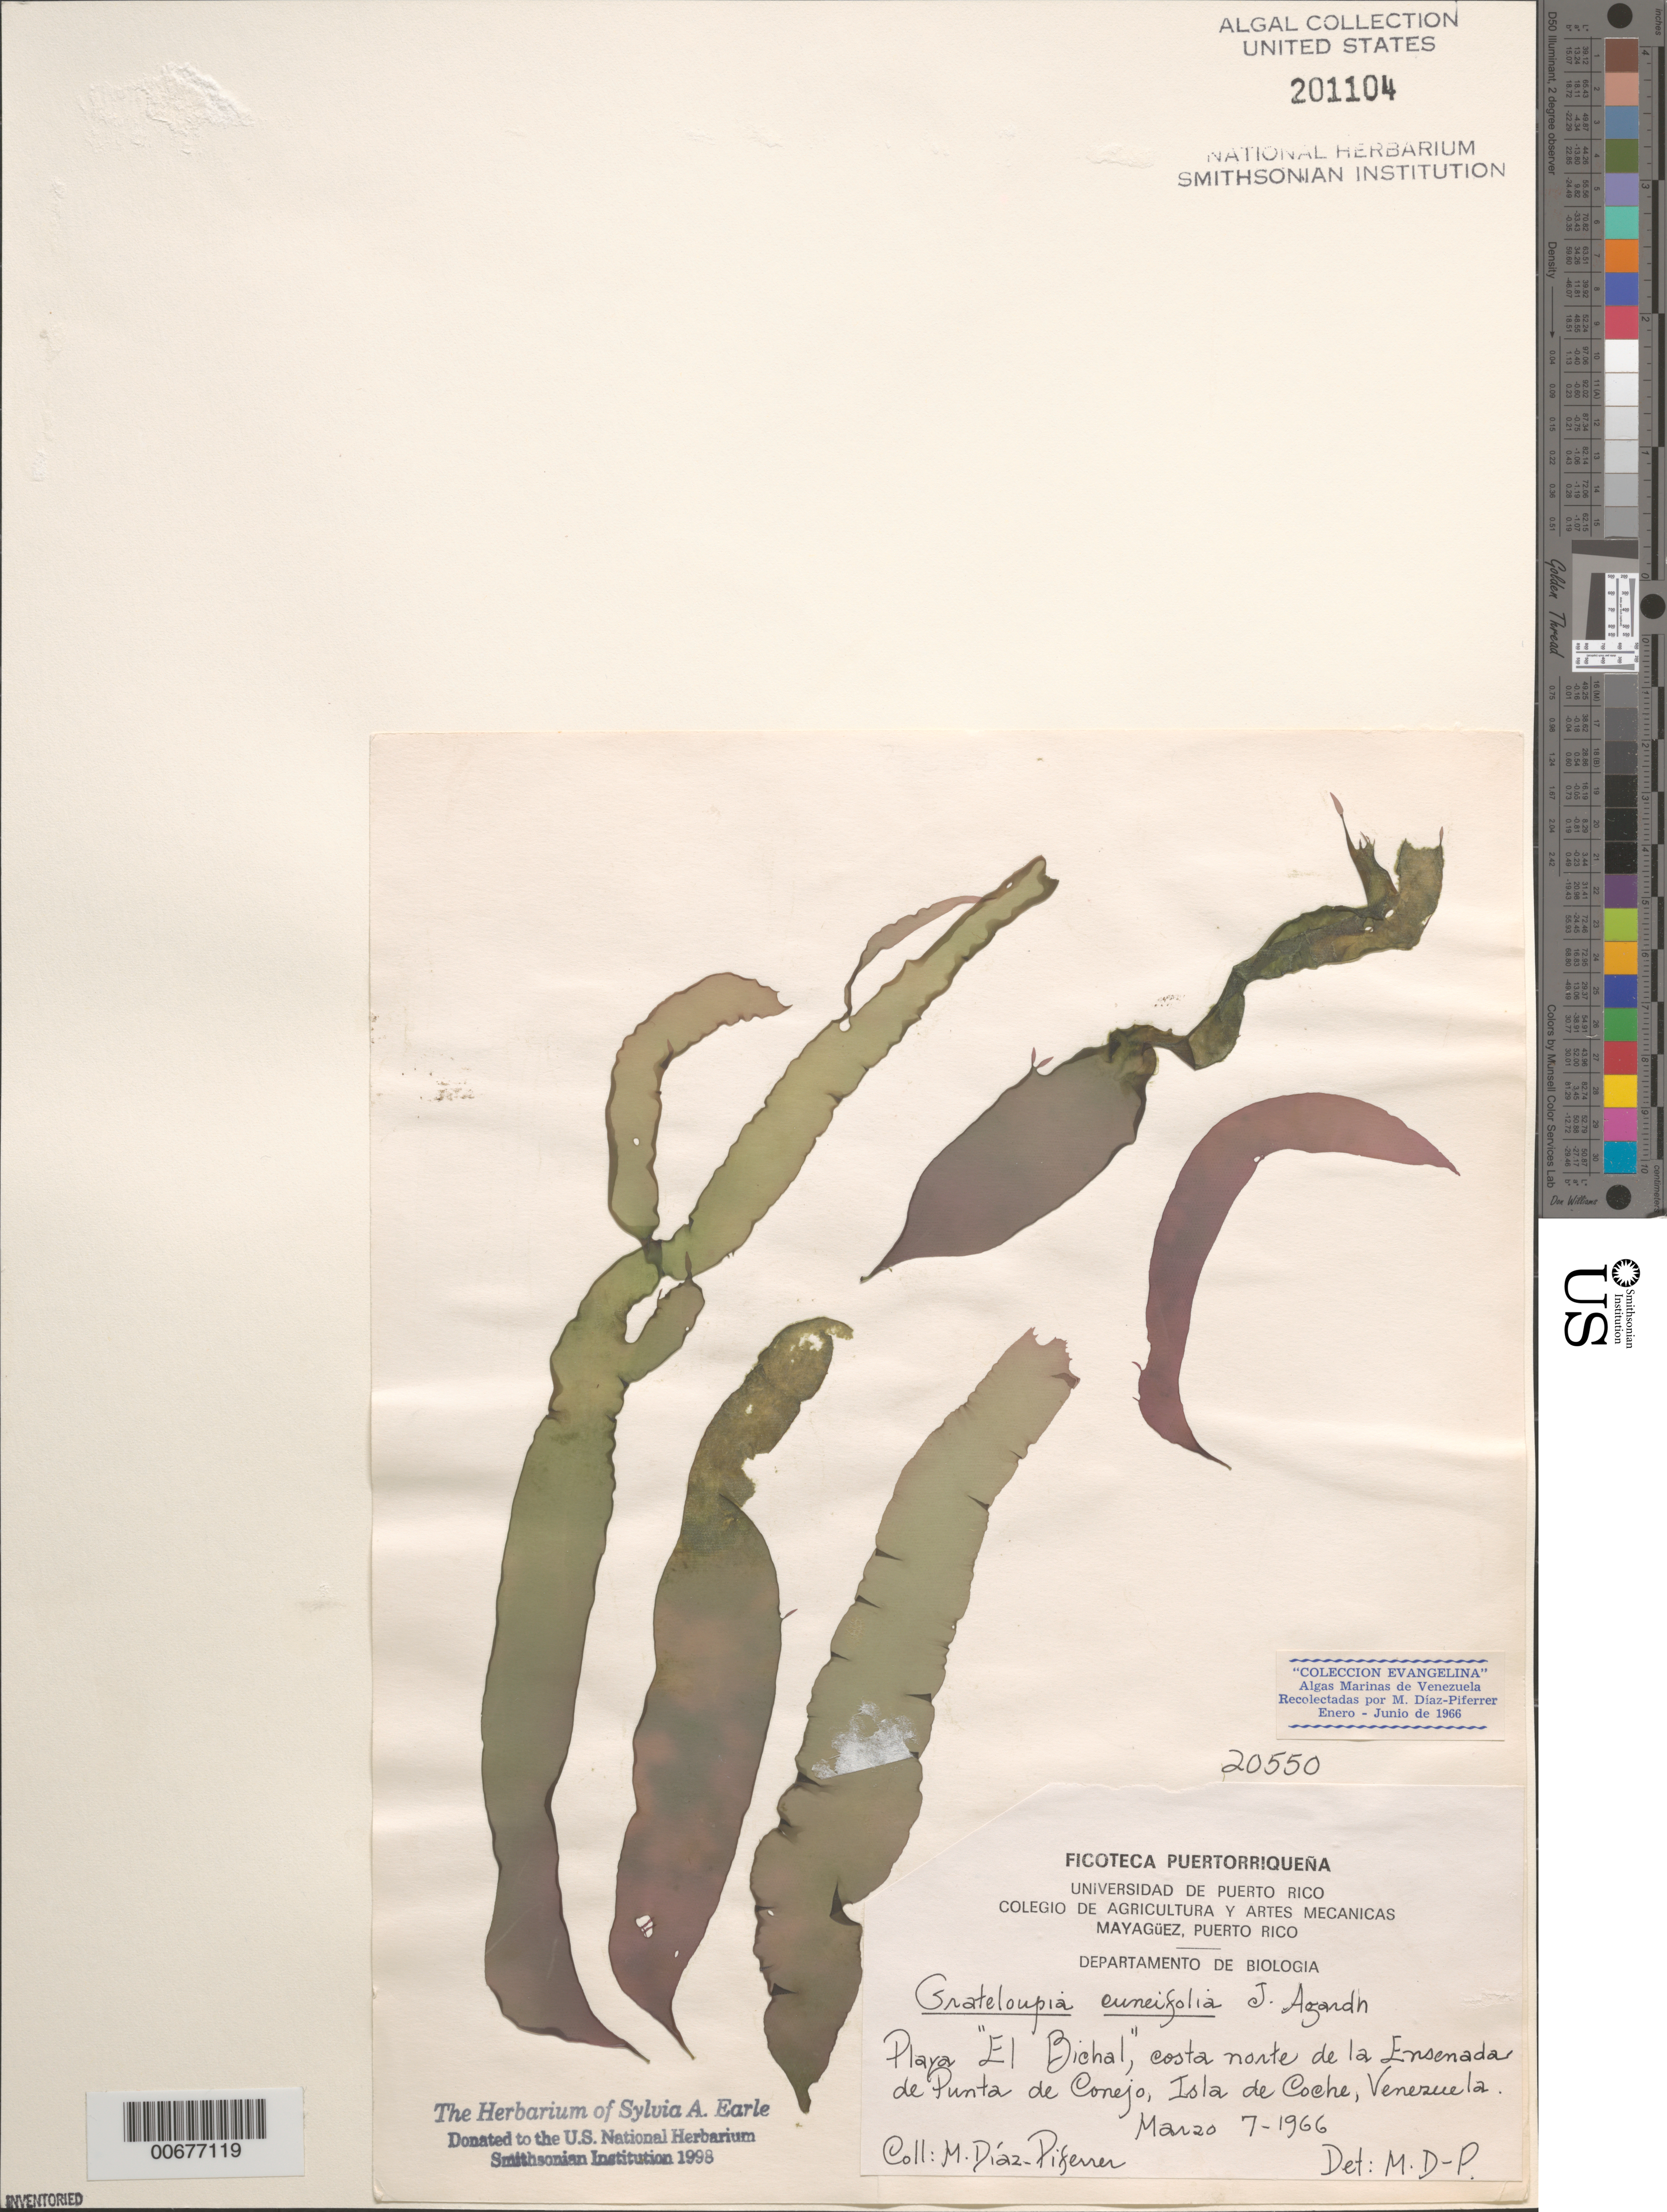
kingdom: Plantae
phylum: Rhodophyta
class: Florideophyceae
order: Halymeniales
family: Halymeniaceae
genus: Grateloupia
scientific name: Grateloupia cuneifolia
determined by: Diaz-Piferrer, M.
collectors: M. Diaz-Piferrer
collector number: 20550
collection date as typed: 07 Mar 1966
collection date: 1966-03-07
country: Venezuela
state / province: Nueva Esparta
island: Coche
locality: Ensenada de Punta de Conejo, Playa El Bichal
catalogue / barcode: US 201104